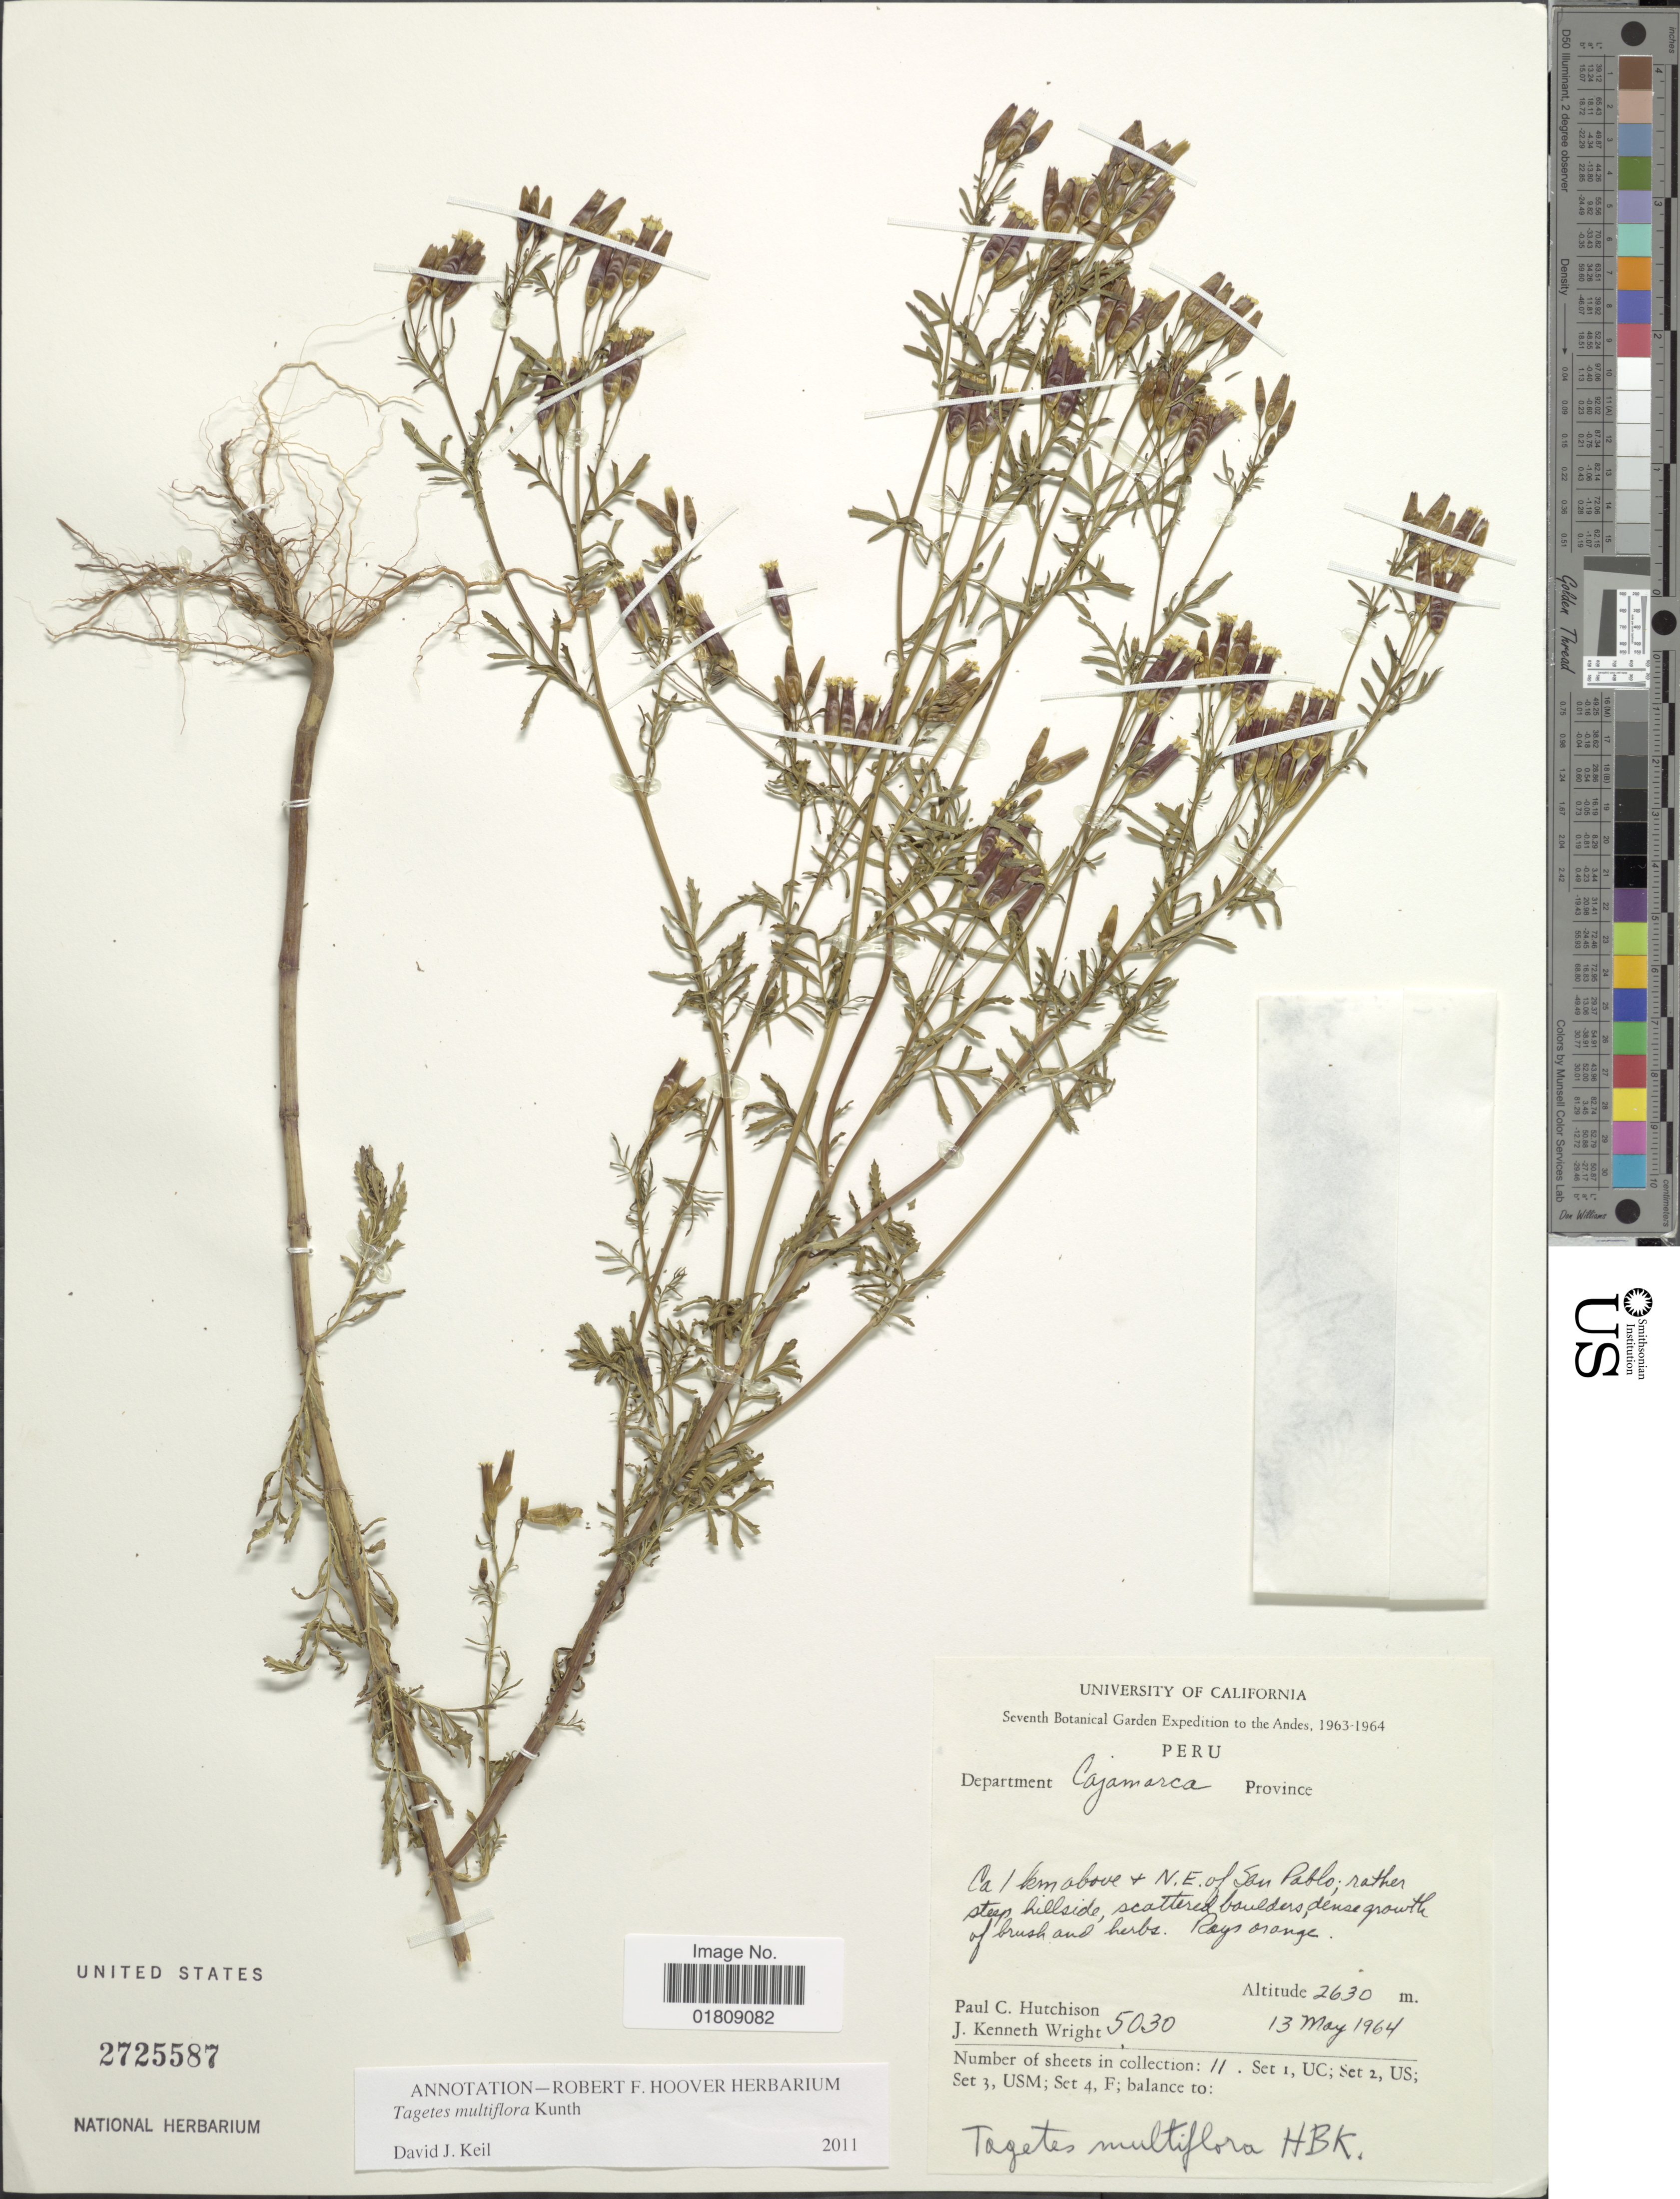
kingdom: Plantae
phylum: Tracheophyta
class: Magnoliopsida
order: Asterales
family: Asteraceae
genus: Tagetes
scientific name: Tagetes multiflora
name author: Kunth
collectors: P. C. Hutchison & J. K. Wright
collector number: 5030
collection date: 1964-05-13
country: Peru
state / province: Cajamarca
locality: Andes, ca 1 km above + N. E. of San Pablo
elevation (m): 2630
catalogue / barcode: US 2725587